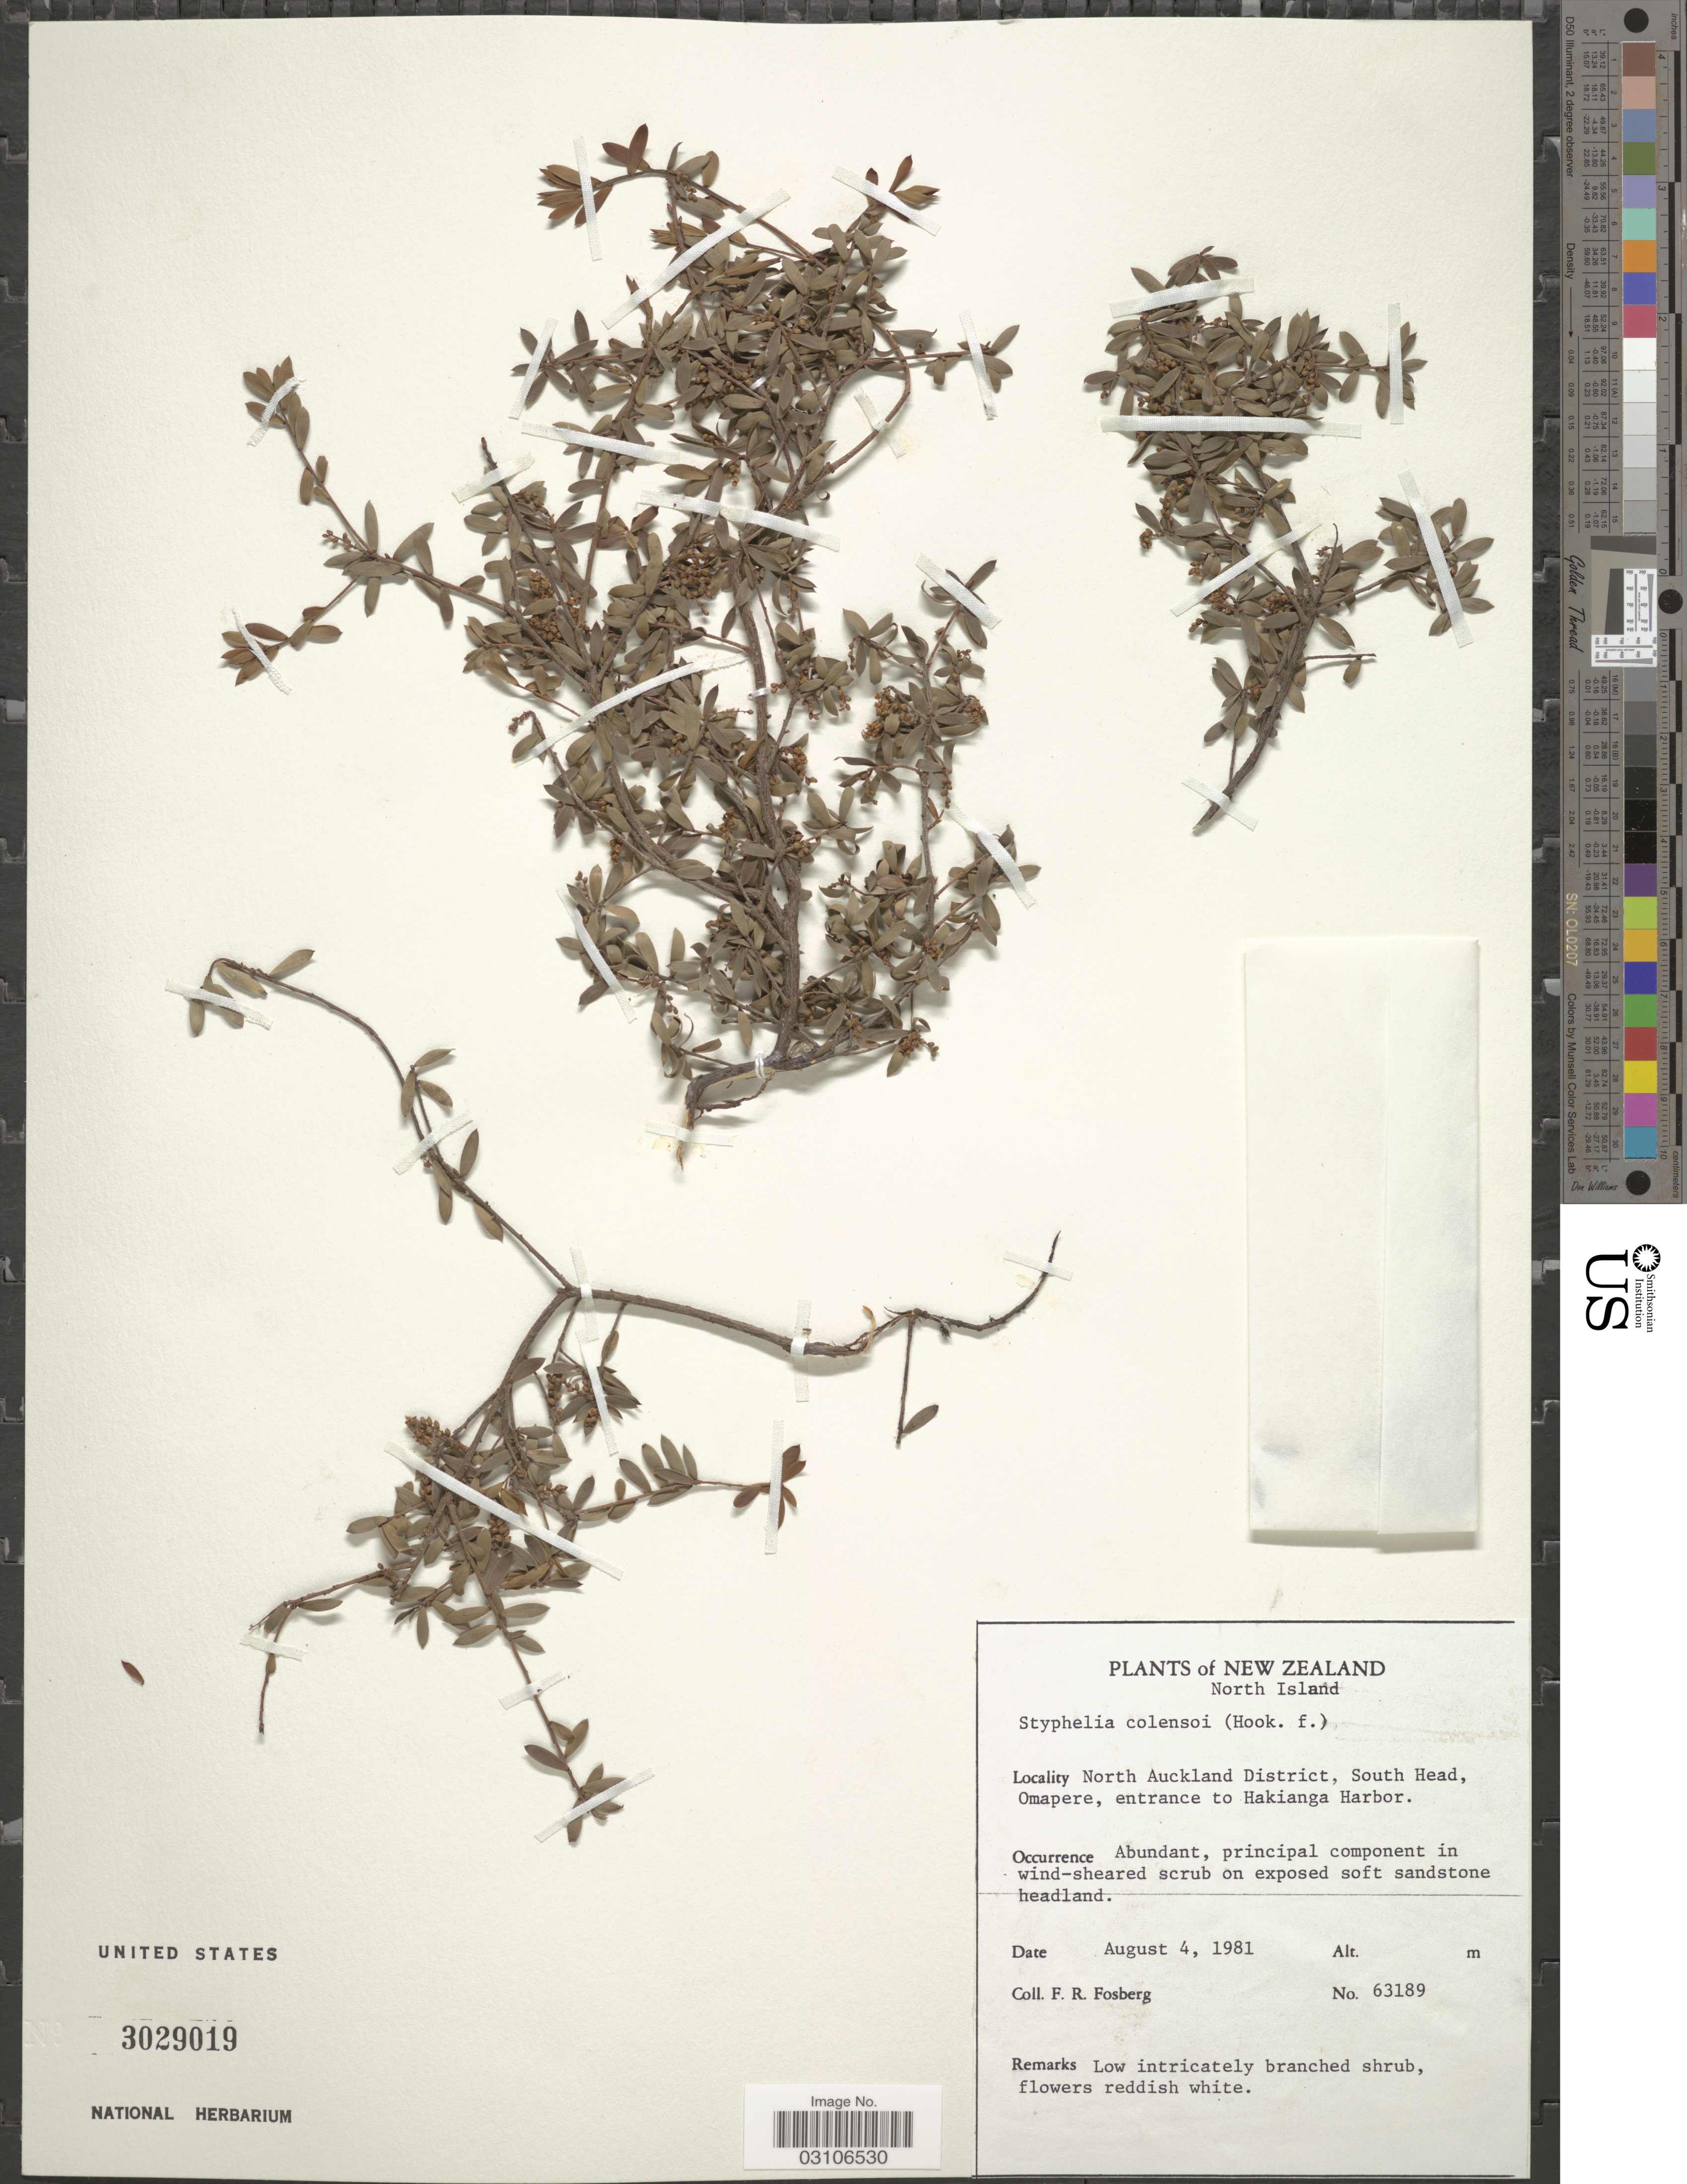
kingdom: Plantae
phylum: Tracheophyta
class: Magnoliopsida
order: Ericales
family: Ericaceae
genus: Acrothamnus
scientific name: Acrothamnus colensoi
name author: (Hook. f.) Quinn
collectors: F. R. Fosberg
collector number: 63189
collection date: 1981-08-04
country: New Zealand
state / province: Auckland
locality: North Island. North Auckland District, South Head, Omapere, entrance to Hakianga Harbor.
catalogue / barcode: US 3029019